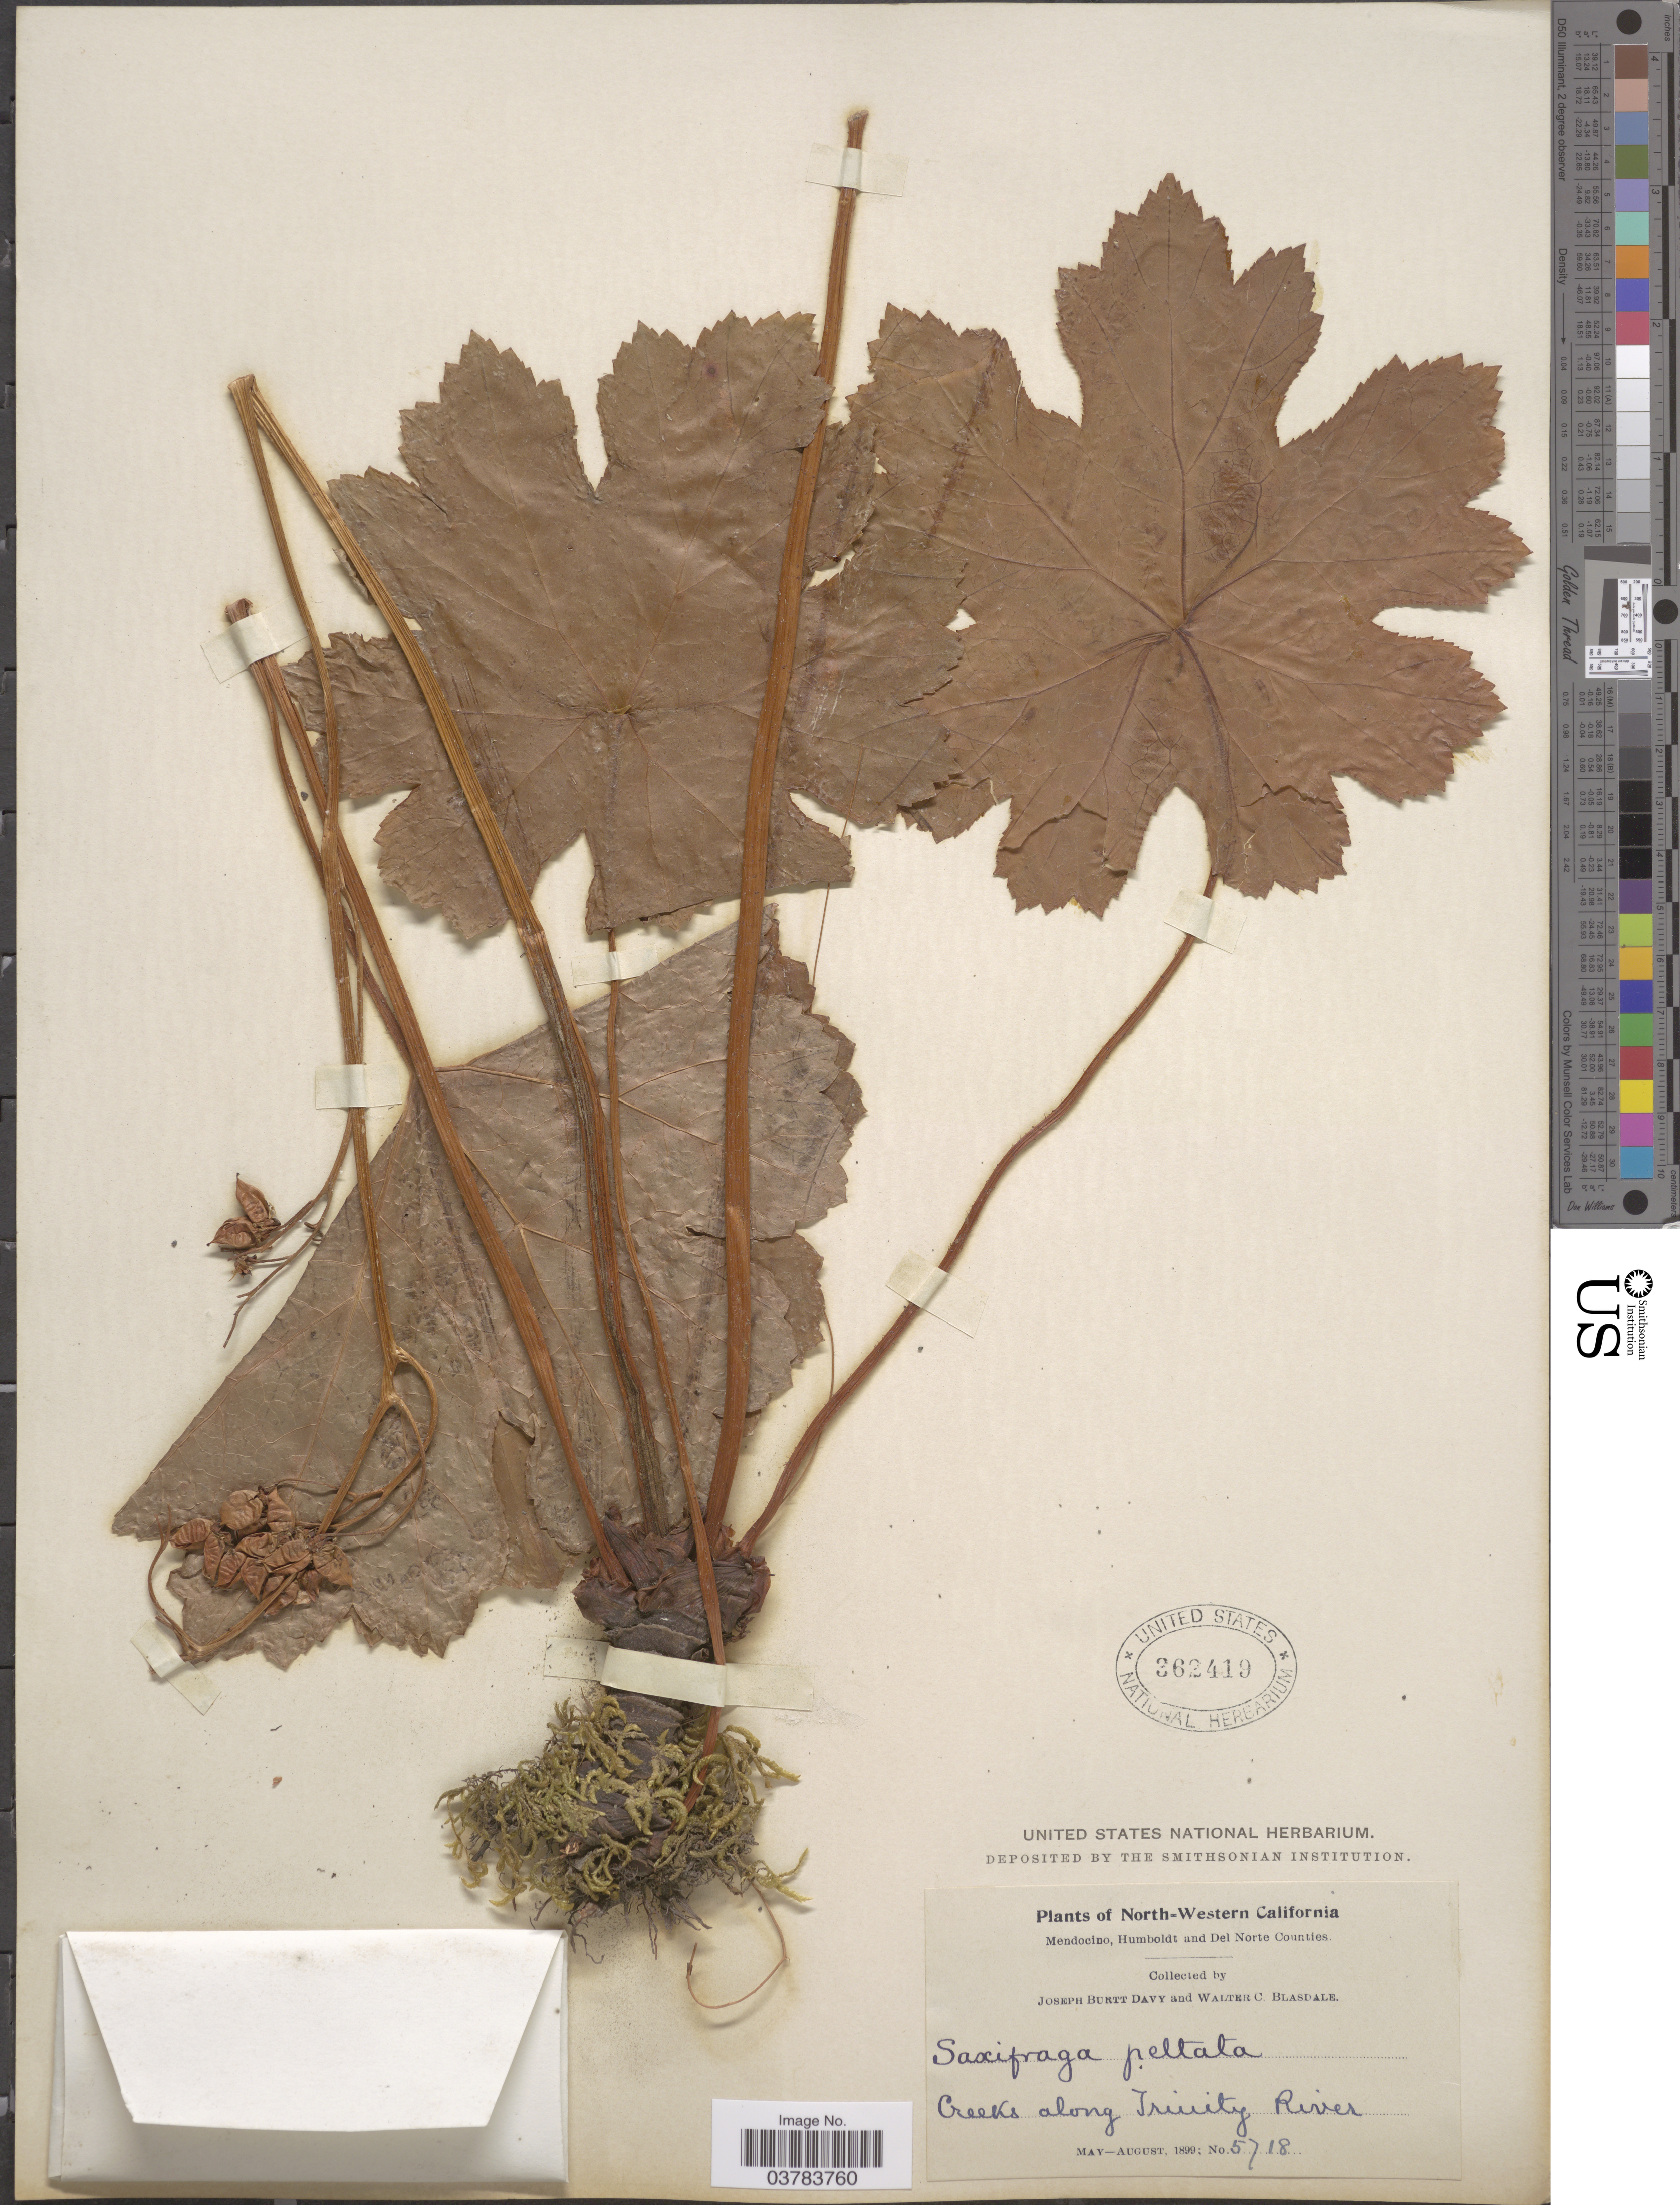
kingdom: Plantae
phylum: Tracheophyta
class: Magnoliopsida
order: Saxifragales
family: Saxifragaceae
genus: Darmera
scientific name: Darmera peltata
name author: (Torr. ex Benth.) Voss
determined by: Strong, Mark T., (BOT), Smithsonian Institution - National Museum of Natural History (UNITED STATES)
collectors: J. Burtt Davy & W. Blasdale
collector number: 5718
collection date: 1899-05/1899-08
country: United States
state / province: California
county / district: Mendocino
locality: North-Western California. Mendocino, Humboldt and Del Norte Counties. Creeks along Trinity River.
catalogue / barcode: US 362419